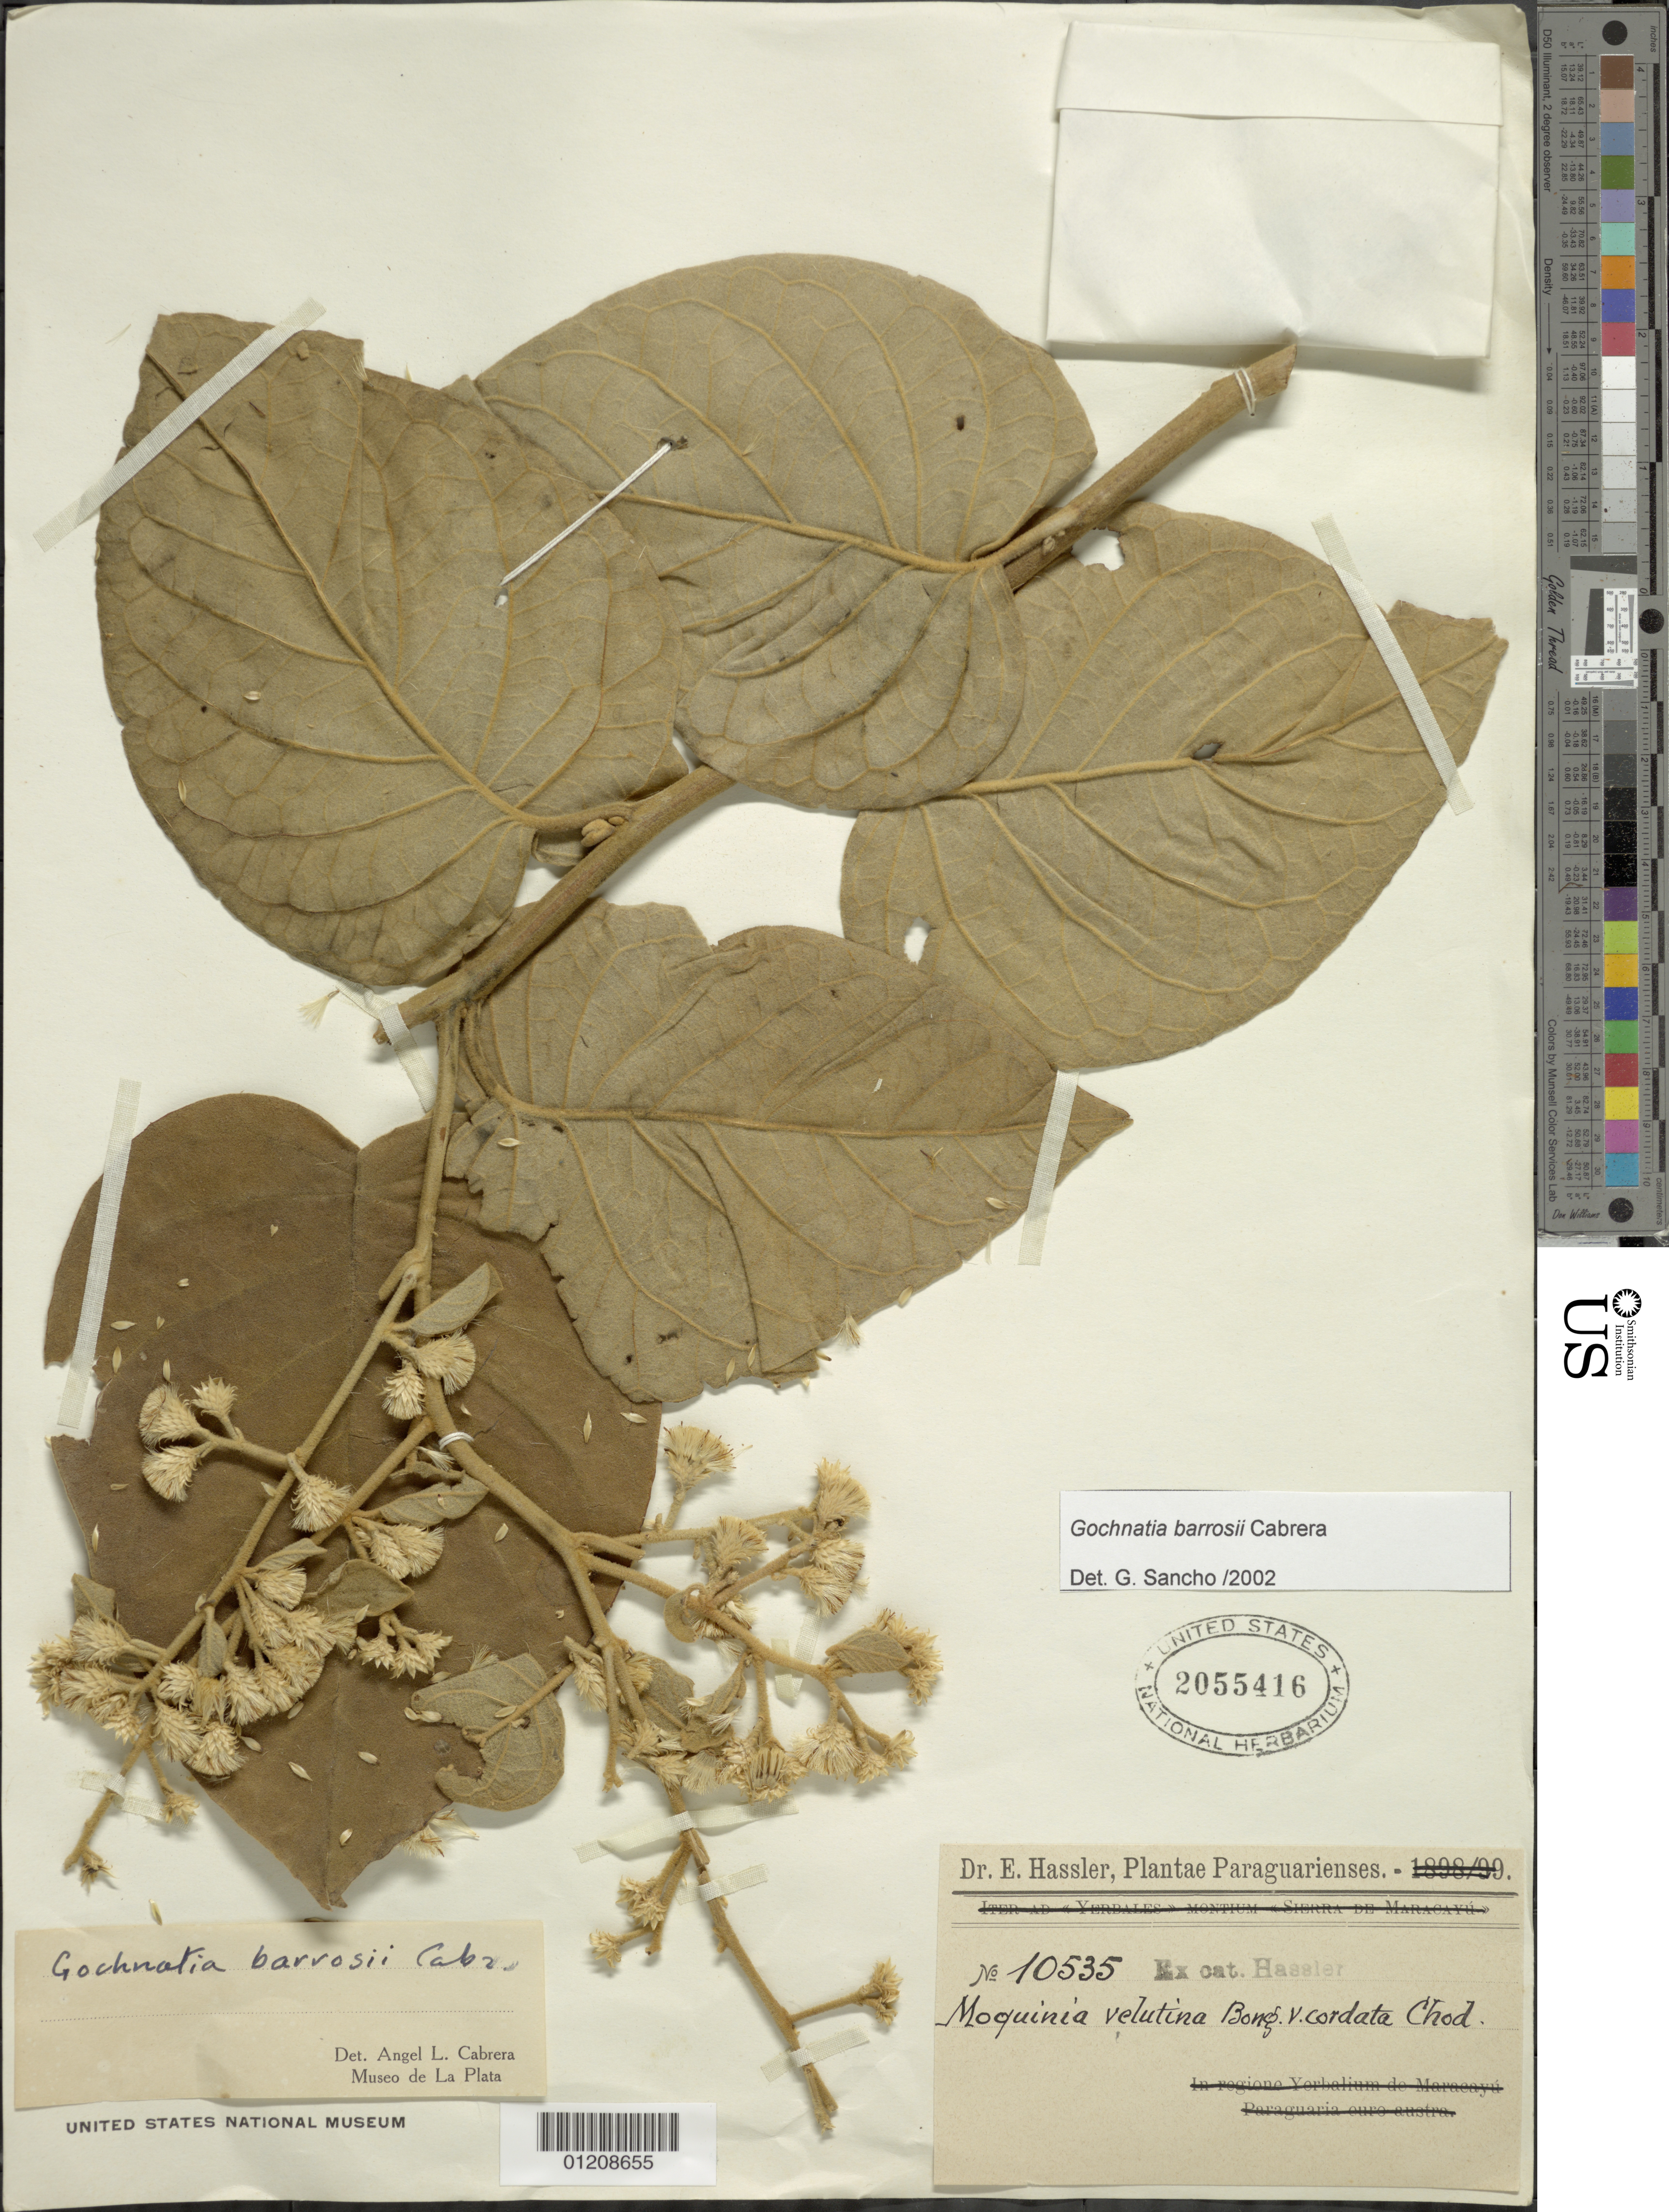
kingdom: Plantae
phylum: Tracheophyta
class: Magnoliopsida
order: Asterales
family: Asteraceae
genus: Moquiniastrum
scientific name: Moquiniastrum barrosoae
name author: G. Sancho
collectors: E. Hassler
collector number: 10535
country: Paraguay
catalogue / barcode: US 2055416